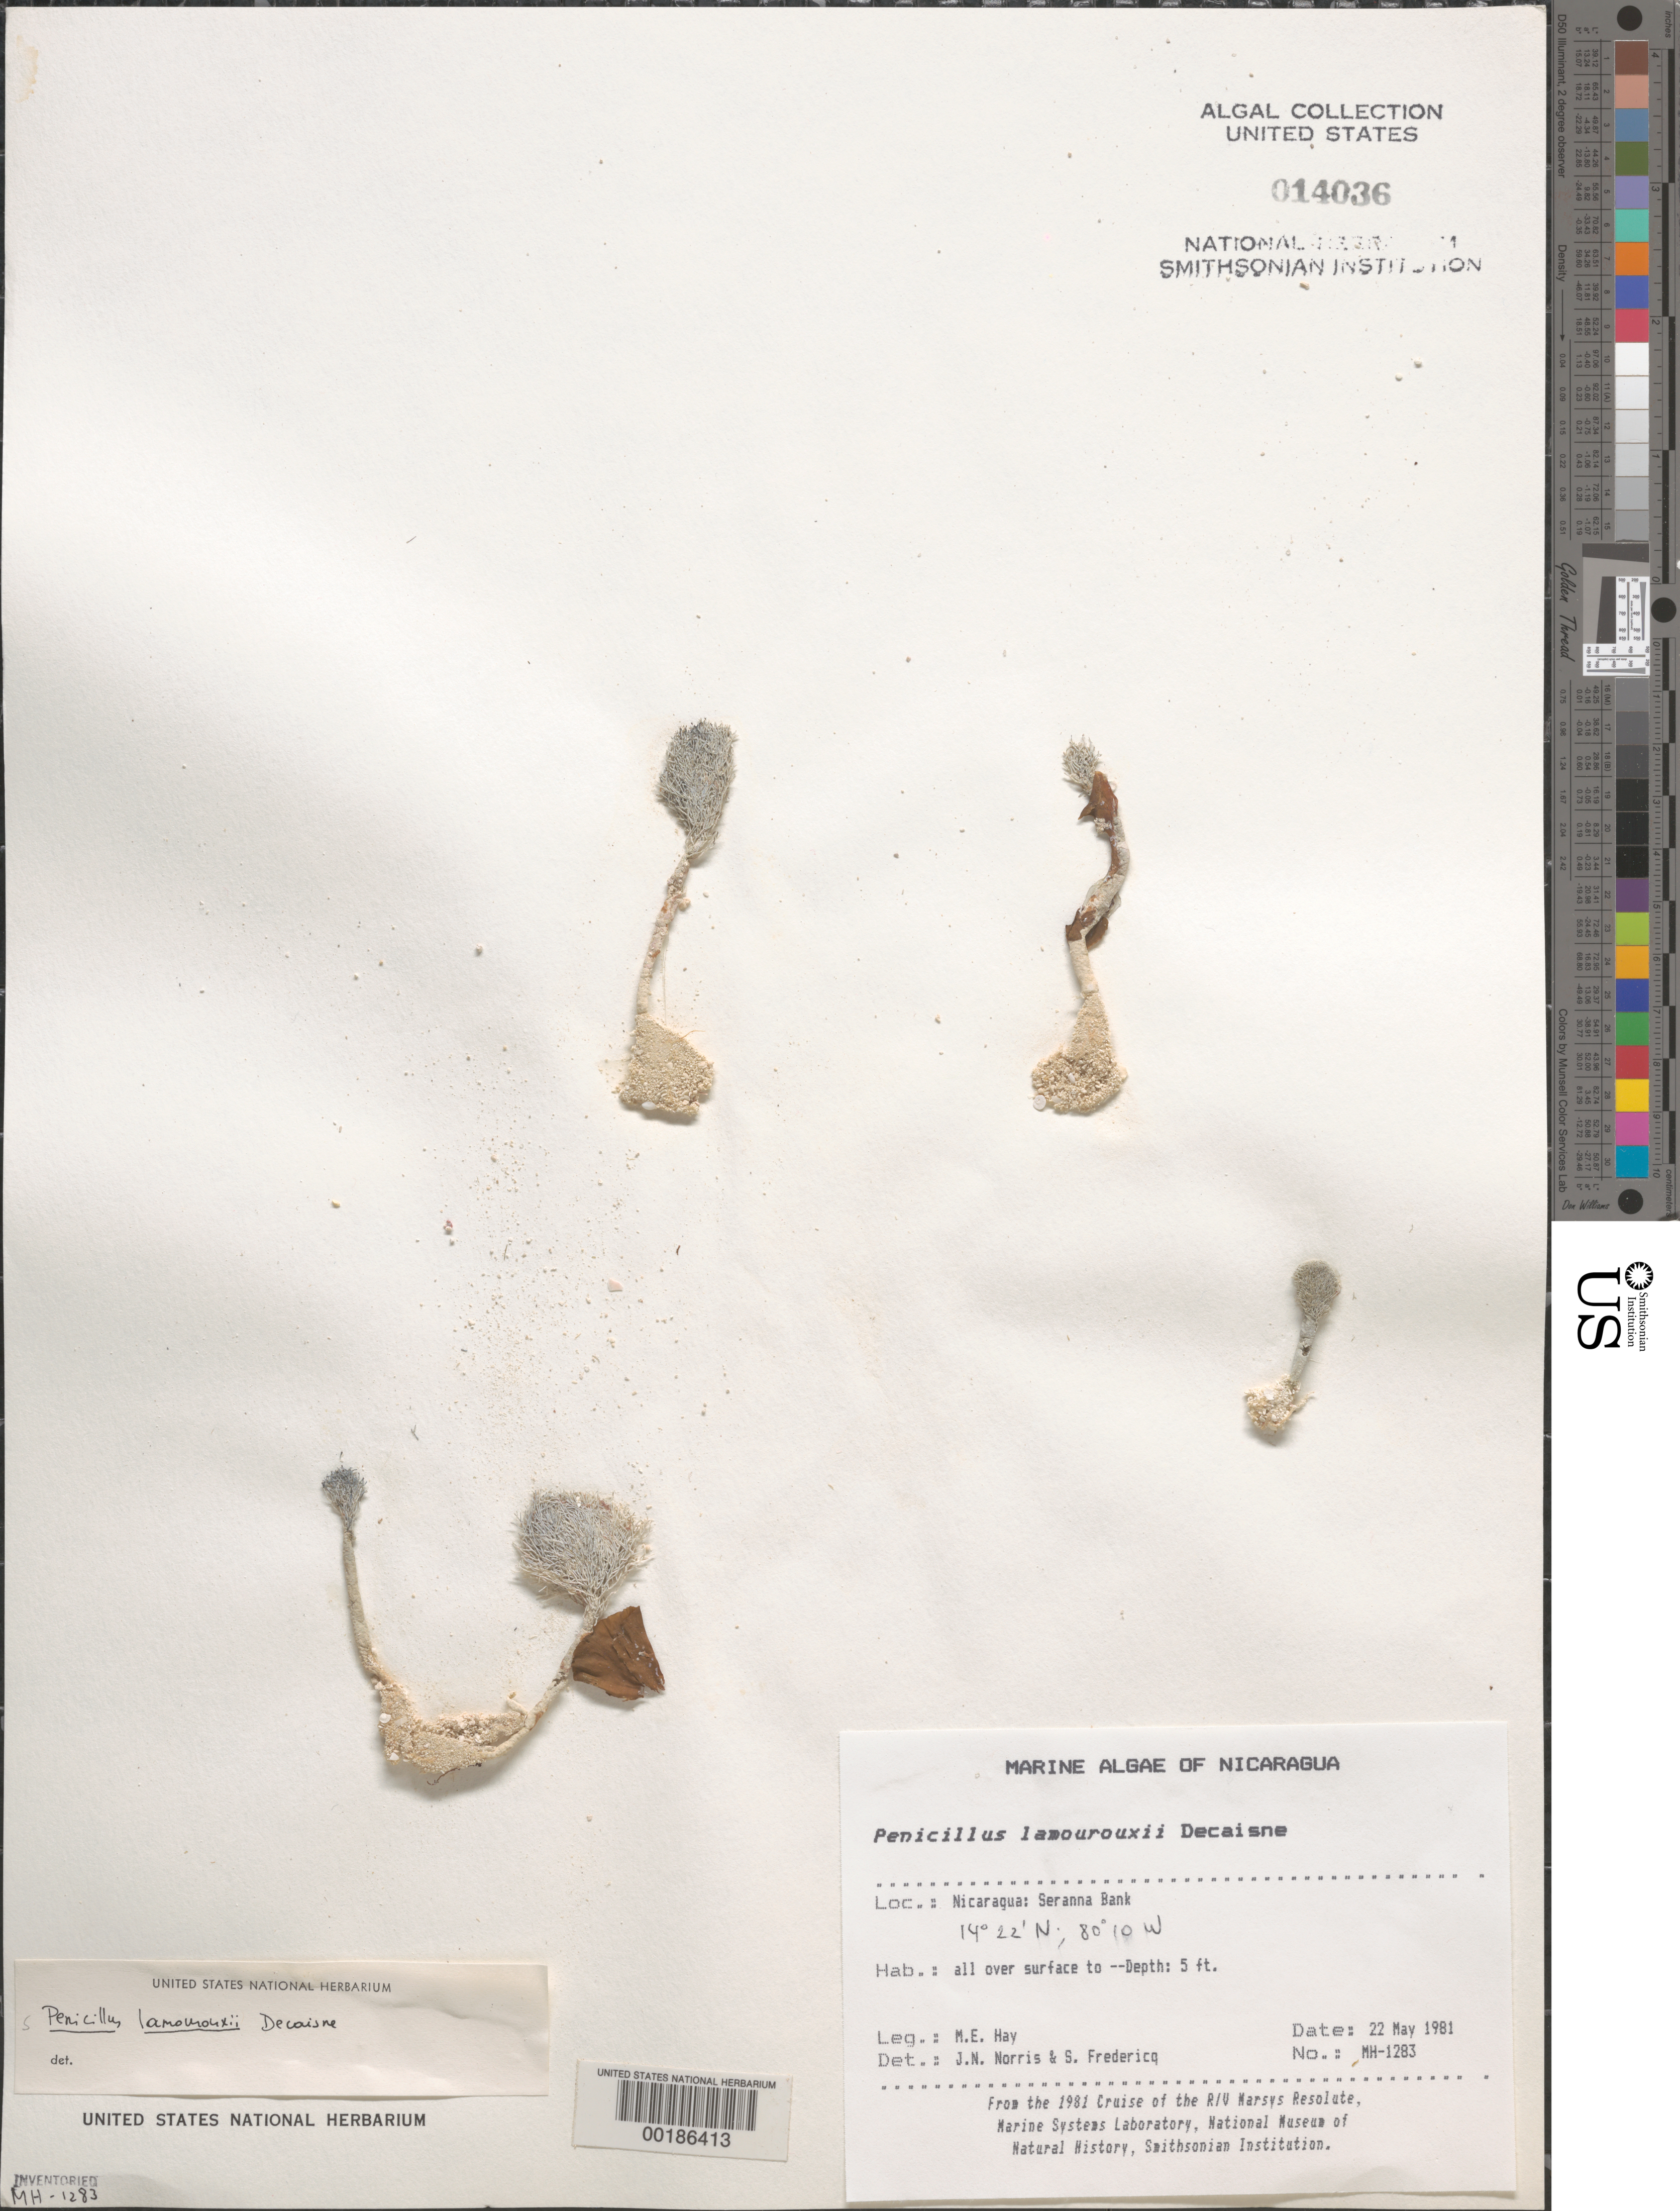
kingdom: Plantae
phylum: Chlorophyta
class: Ulvophyceae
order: Bryopsidales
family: Udoteaceae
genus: Penicillus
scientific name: Penicillus lamourouxii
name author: Decne.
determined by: Norris, J. N.; Fredericq, S.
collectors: M. E. Hay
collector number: MEH-1283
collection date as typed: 22 May 1981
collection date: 1981-05-22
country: Nicaragua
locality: Seranna bank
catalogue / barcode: US 14036